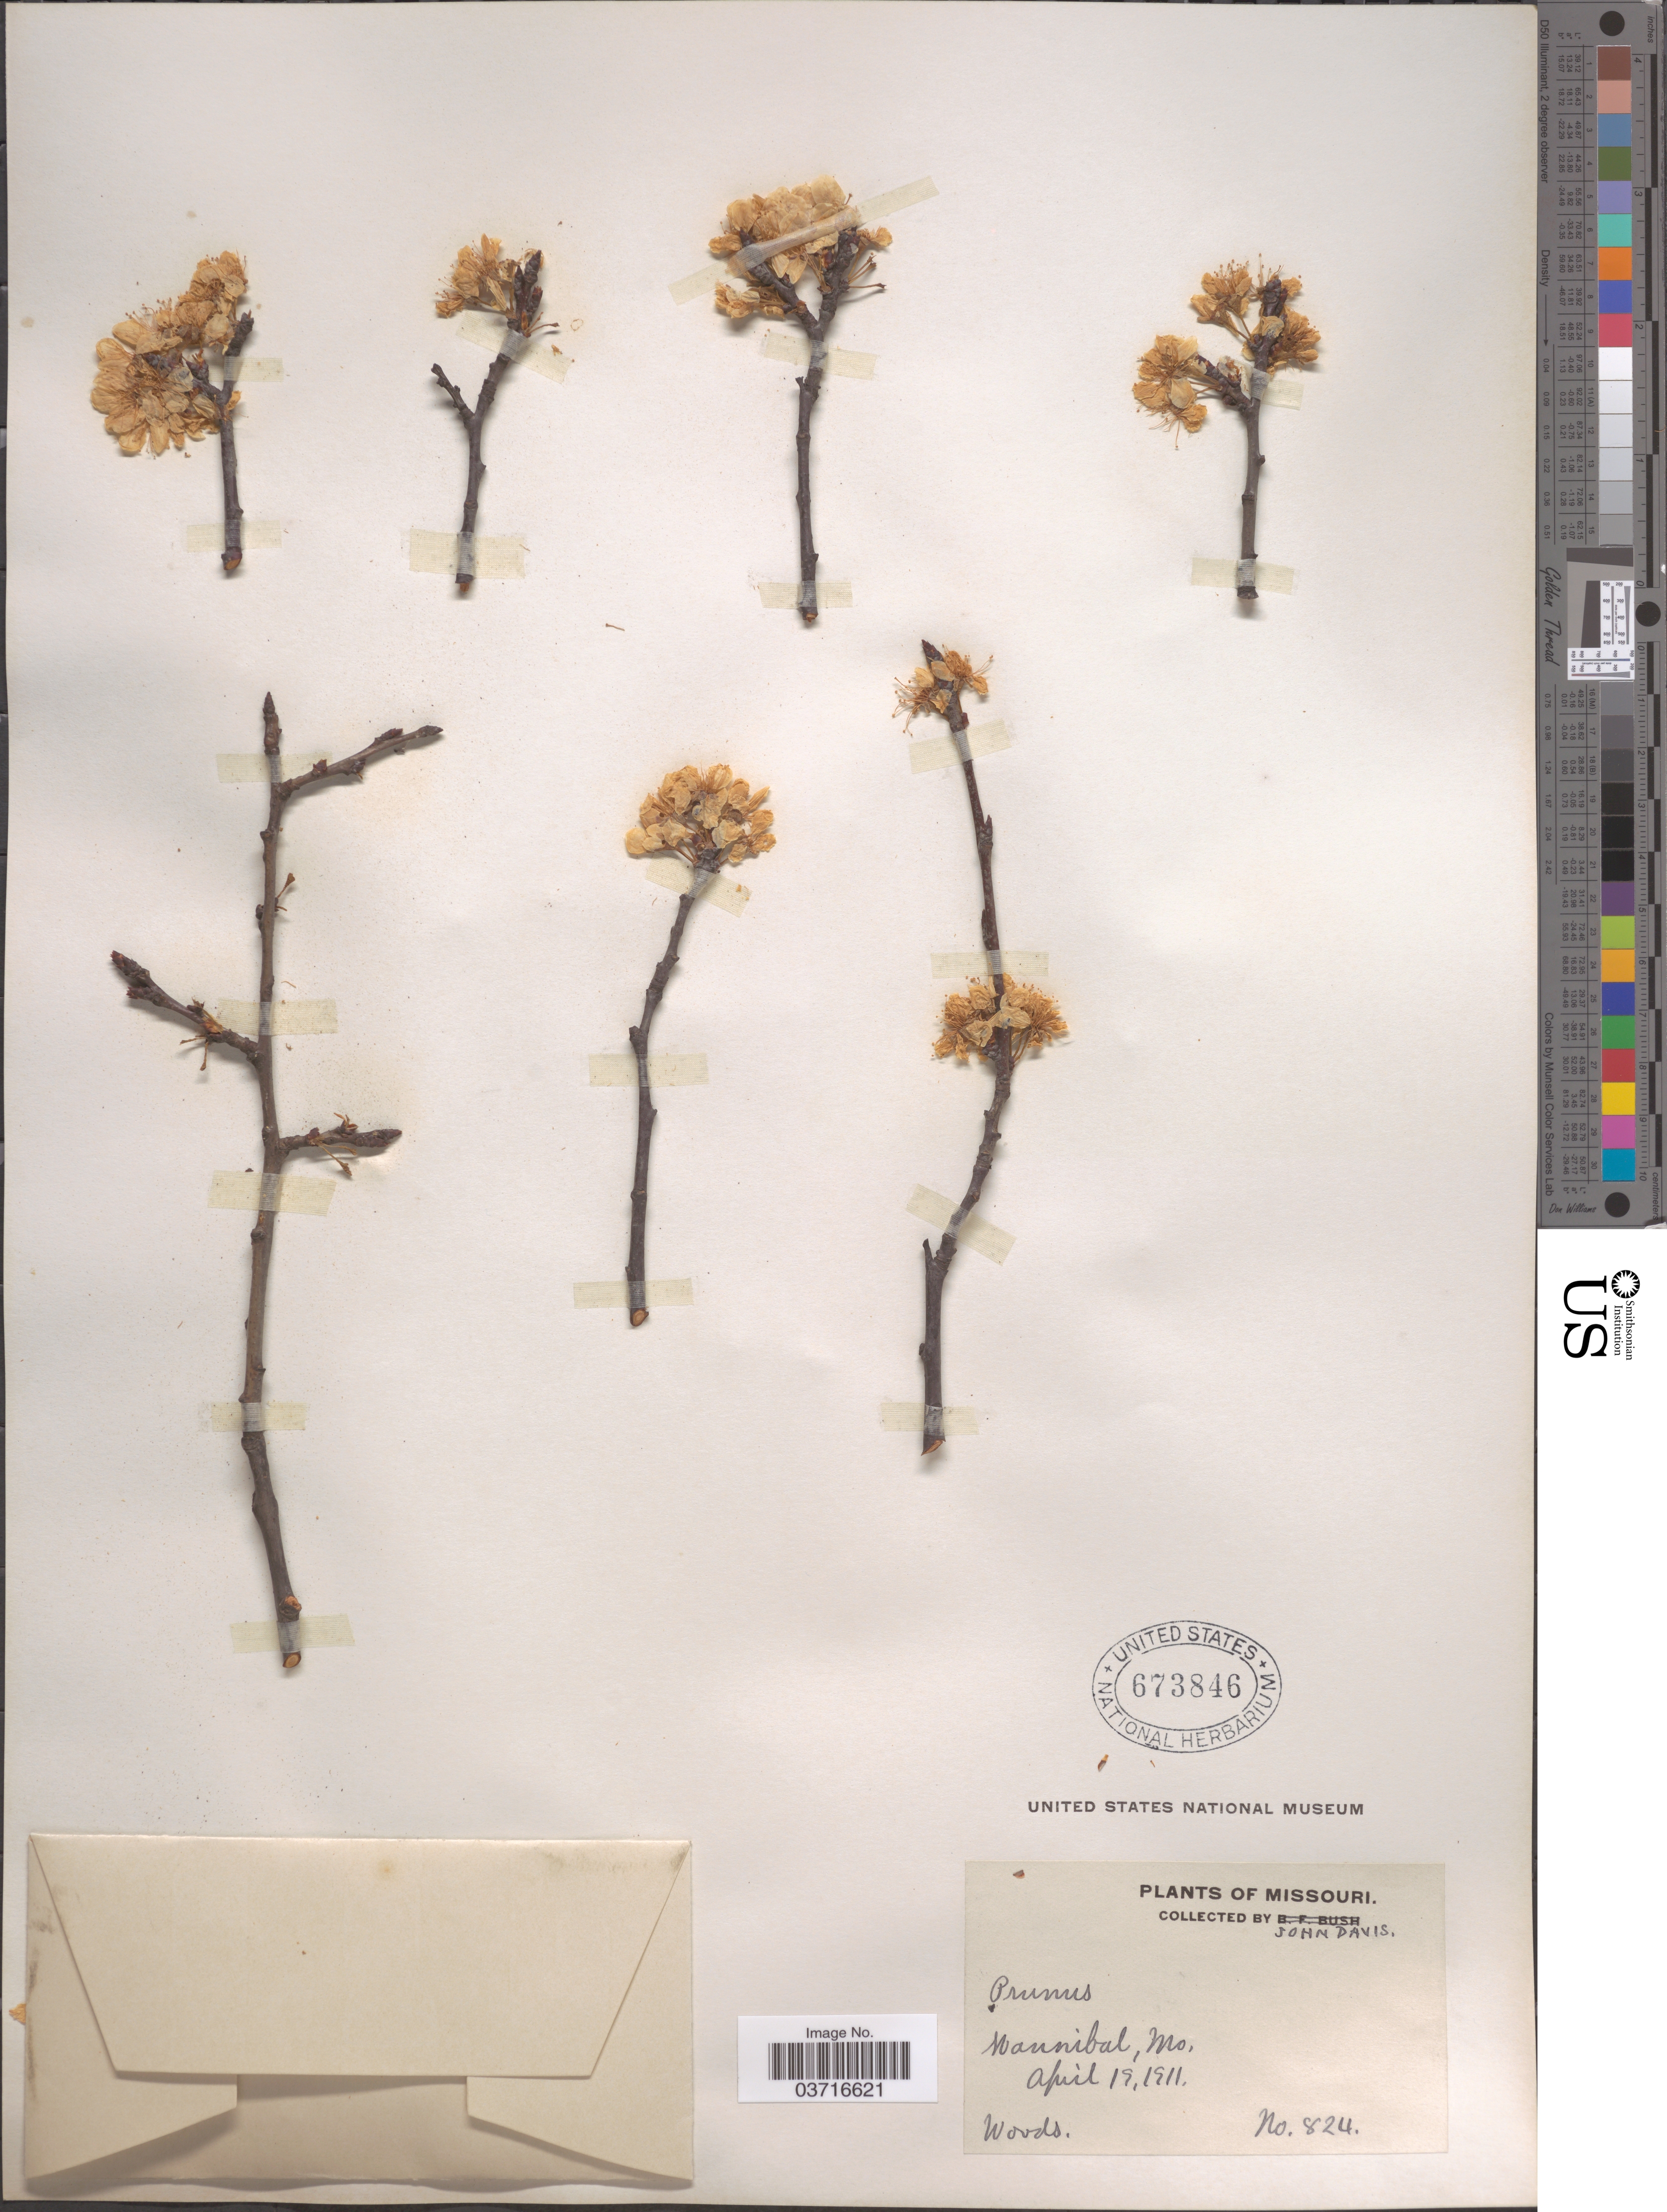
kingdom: Plantae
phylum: Tracheophyta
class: Magnoliopsida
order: Rosales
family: Rosaceae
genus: Prunus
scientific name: Prunus sp.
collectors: J. Davis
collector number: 824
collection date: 1911-04-19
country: United States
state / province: Missouri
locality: Hannibal.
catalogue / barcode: US 673846